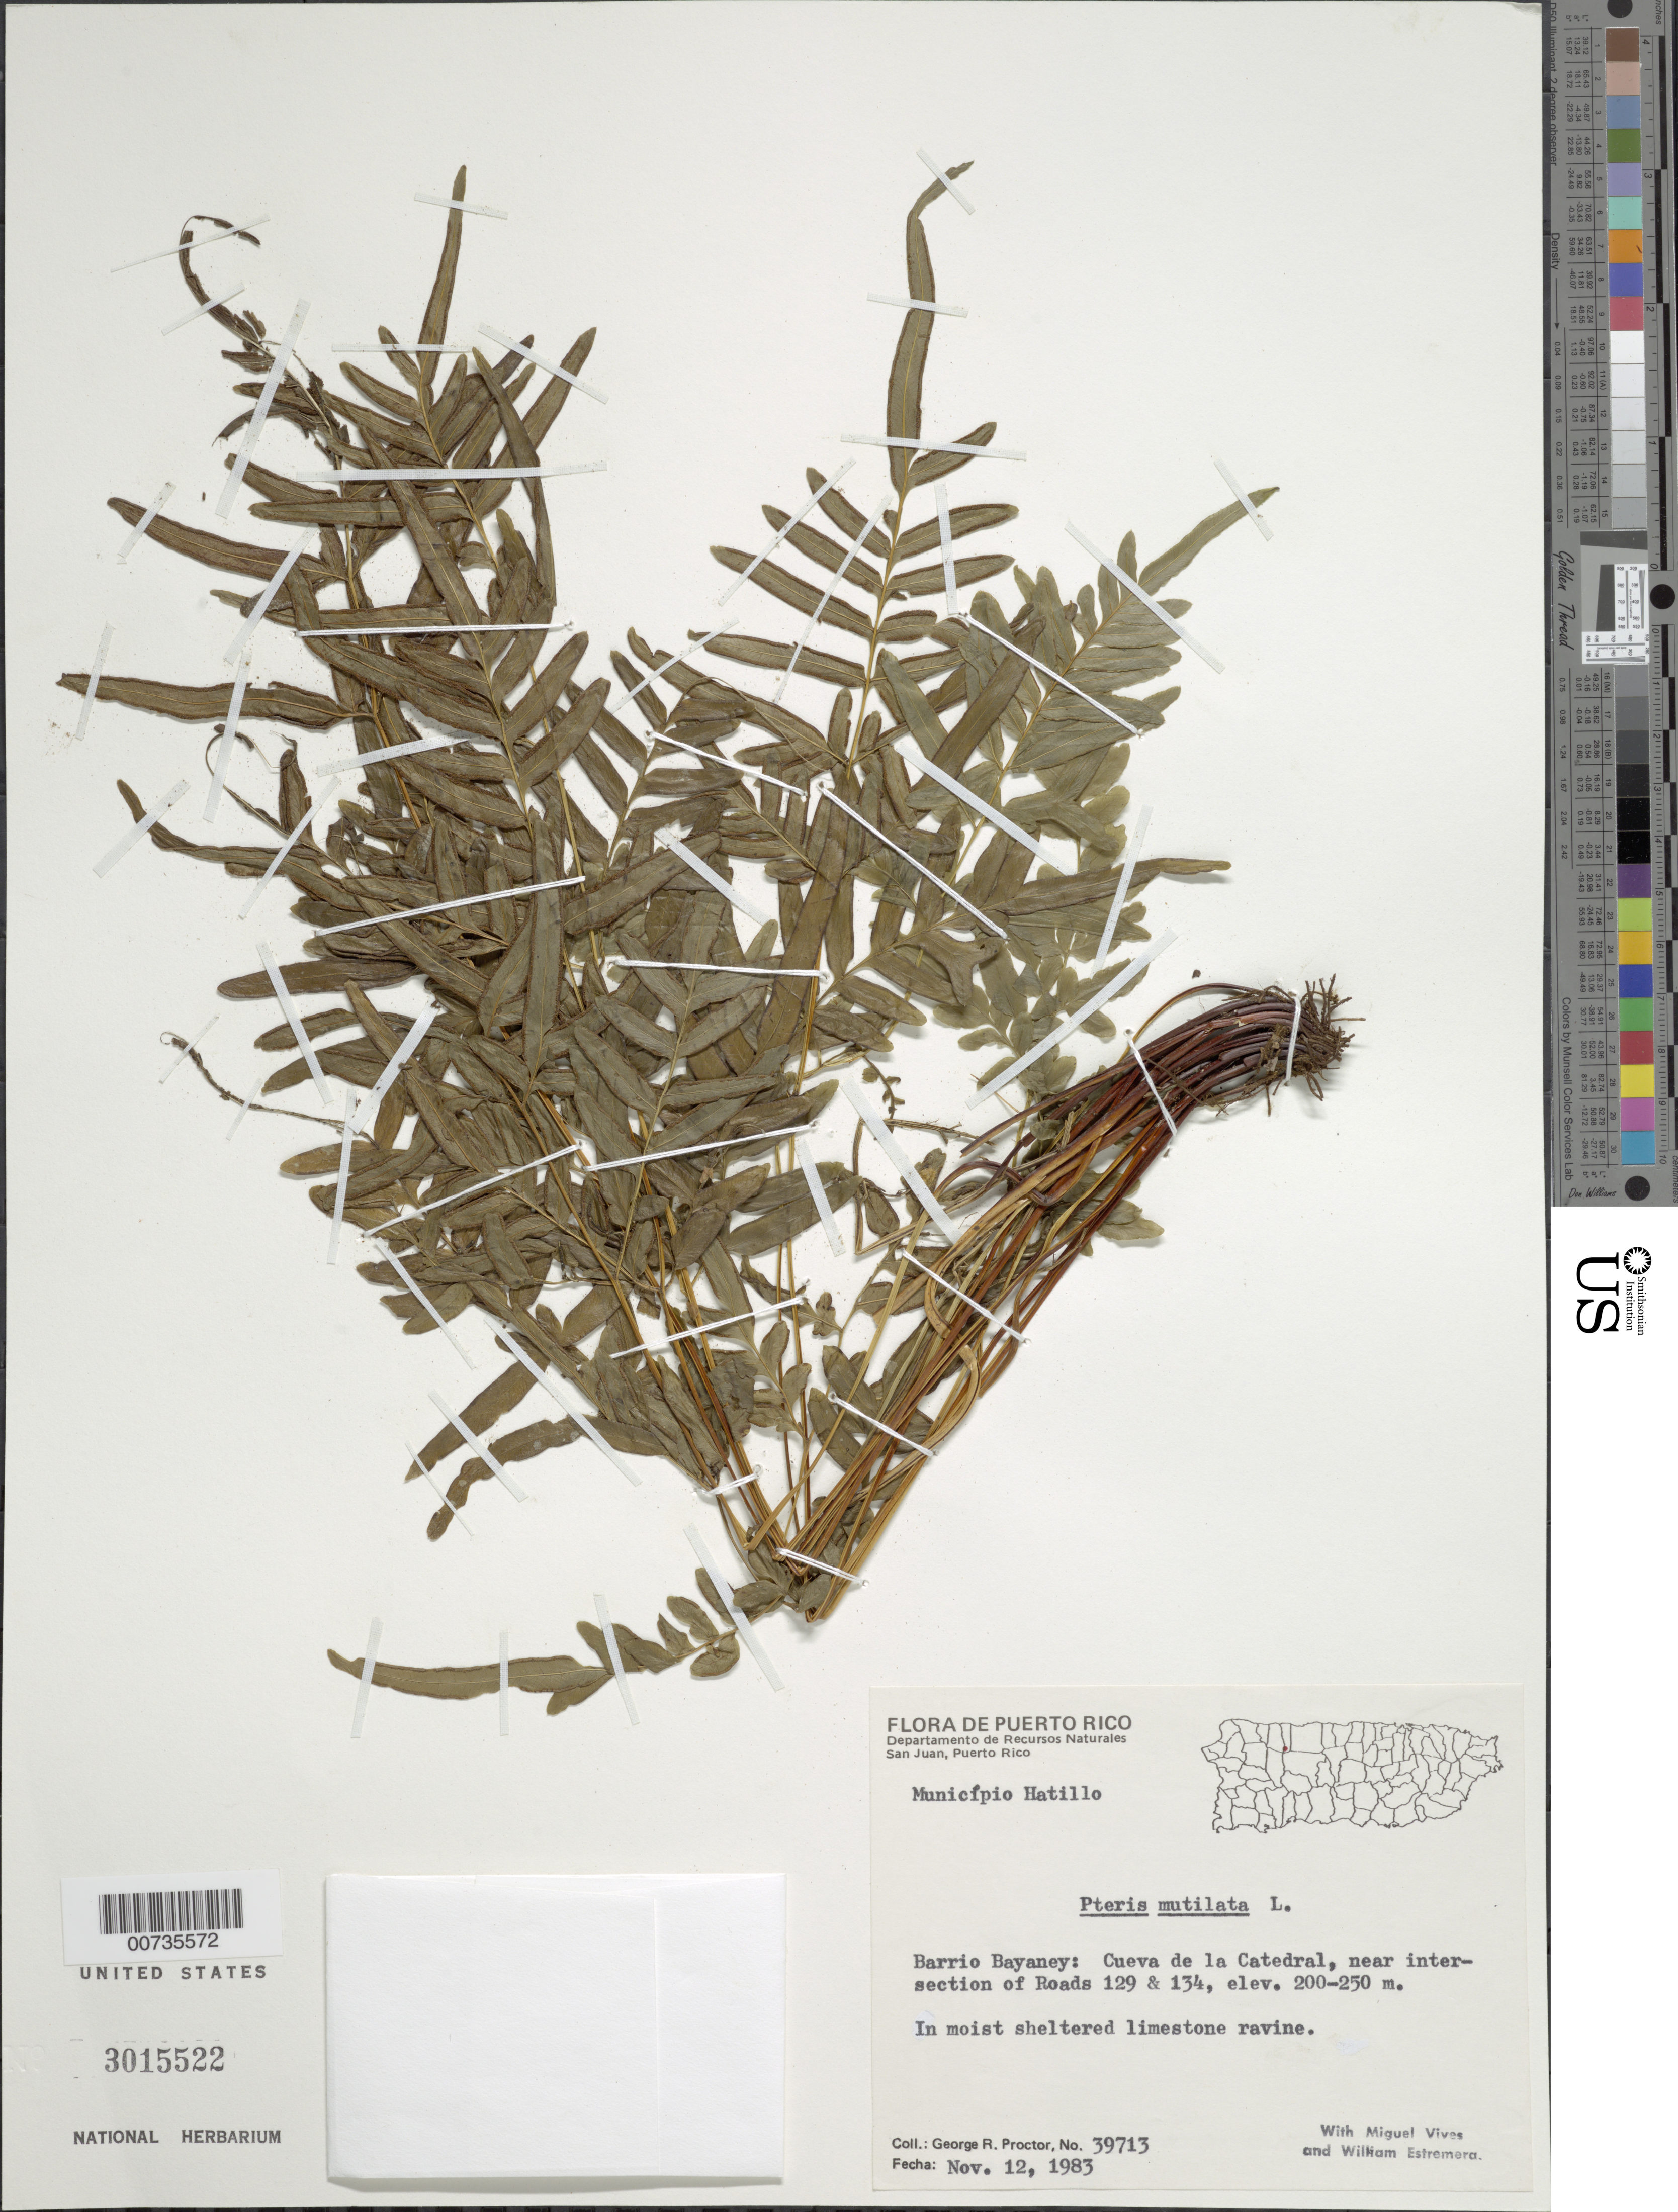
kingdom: Plantae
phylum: Tracheophyta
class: Polypodiopsida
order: Polypodiales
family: Pteridaceae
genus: Pteris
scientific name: Pteris mutilata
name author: L.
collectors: G. R. Proctor, M. Vives & W. Estremera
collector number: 39713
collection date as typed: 12 Nov 1983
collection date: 1983-11-12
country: Puerto Rico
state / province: Hatillo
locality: Mun. Hatillo, Barrio Bayaney: Cueva de la Catedral, near intersection of Roads 129 & 134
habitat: In moist sheltered limestone ravine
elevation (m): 200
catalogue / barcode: US 3015522